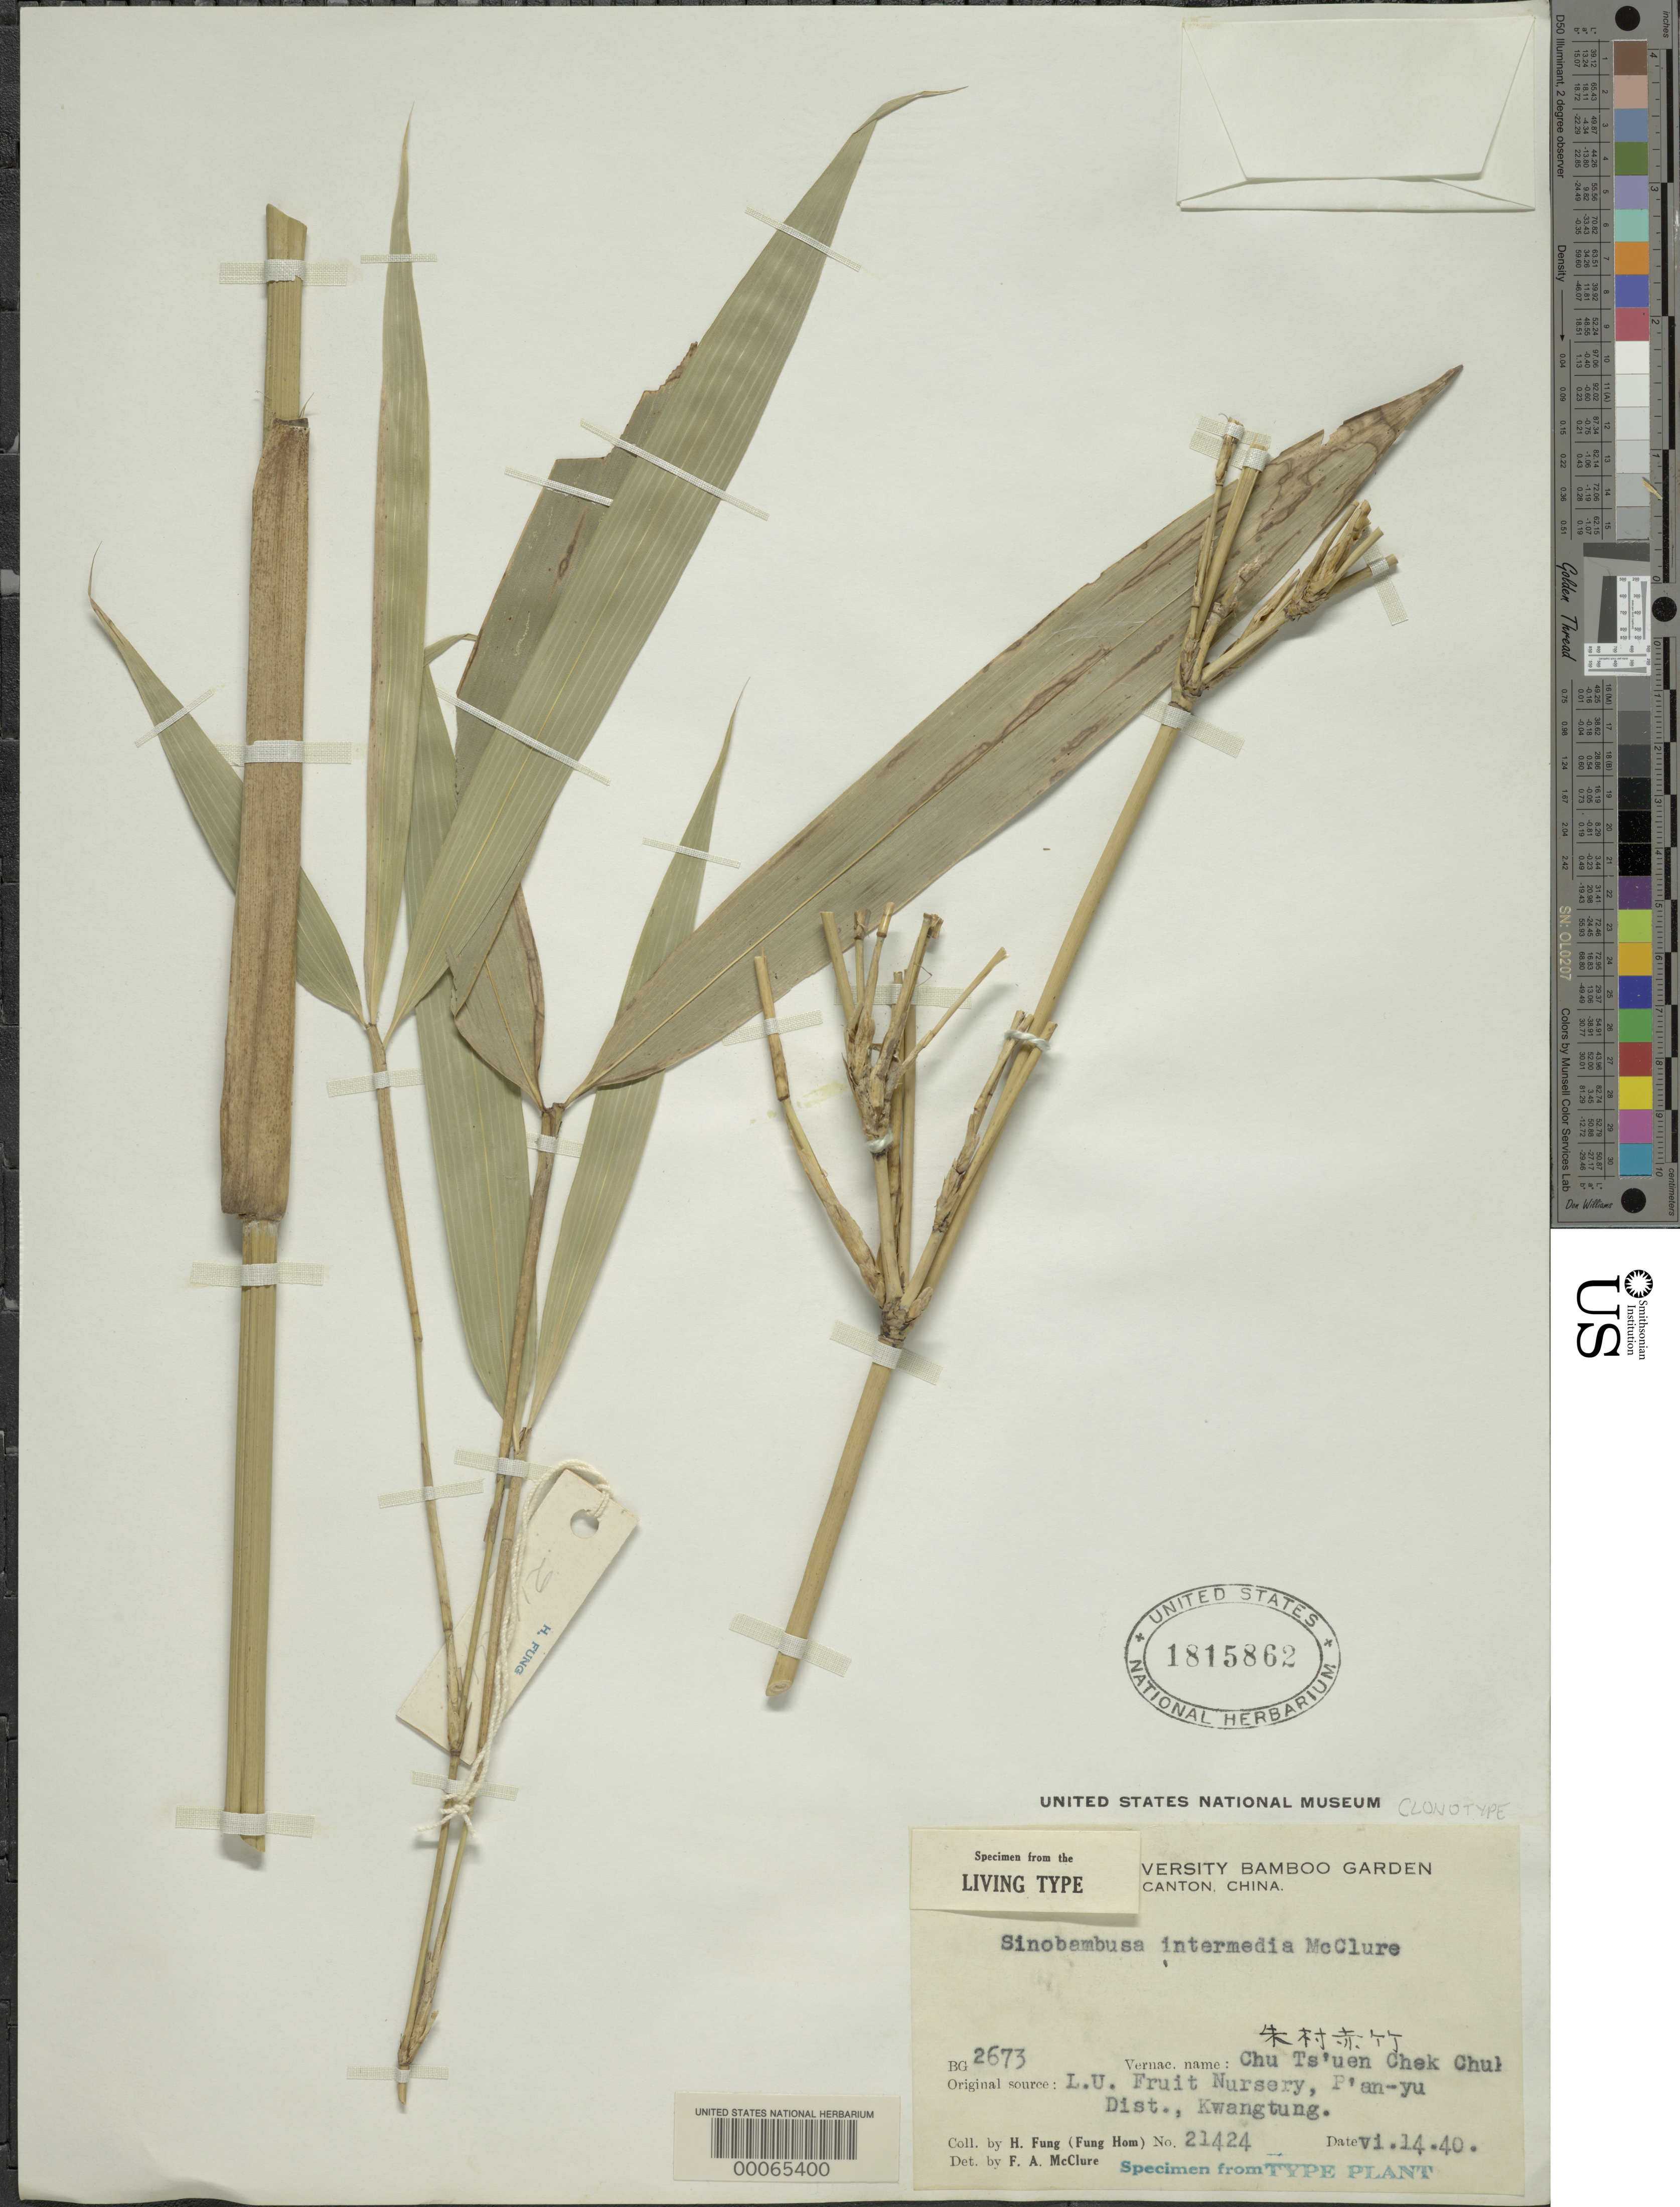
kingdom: Plantae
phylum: Tracheophyta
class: Liliopsida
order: Poales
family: Poaceae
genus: Sinobambusa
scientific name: Sinobambusa intermedia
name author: McClure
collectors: H. L. Fung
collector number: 21424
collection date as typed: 14 Apr 1940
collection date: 1940-04-14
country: China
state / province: Guangdong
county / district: Guangzhou ?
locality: P'an-yu dist.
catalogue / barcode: US 1815862